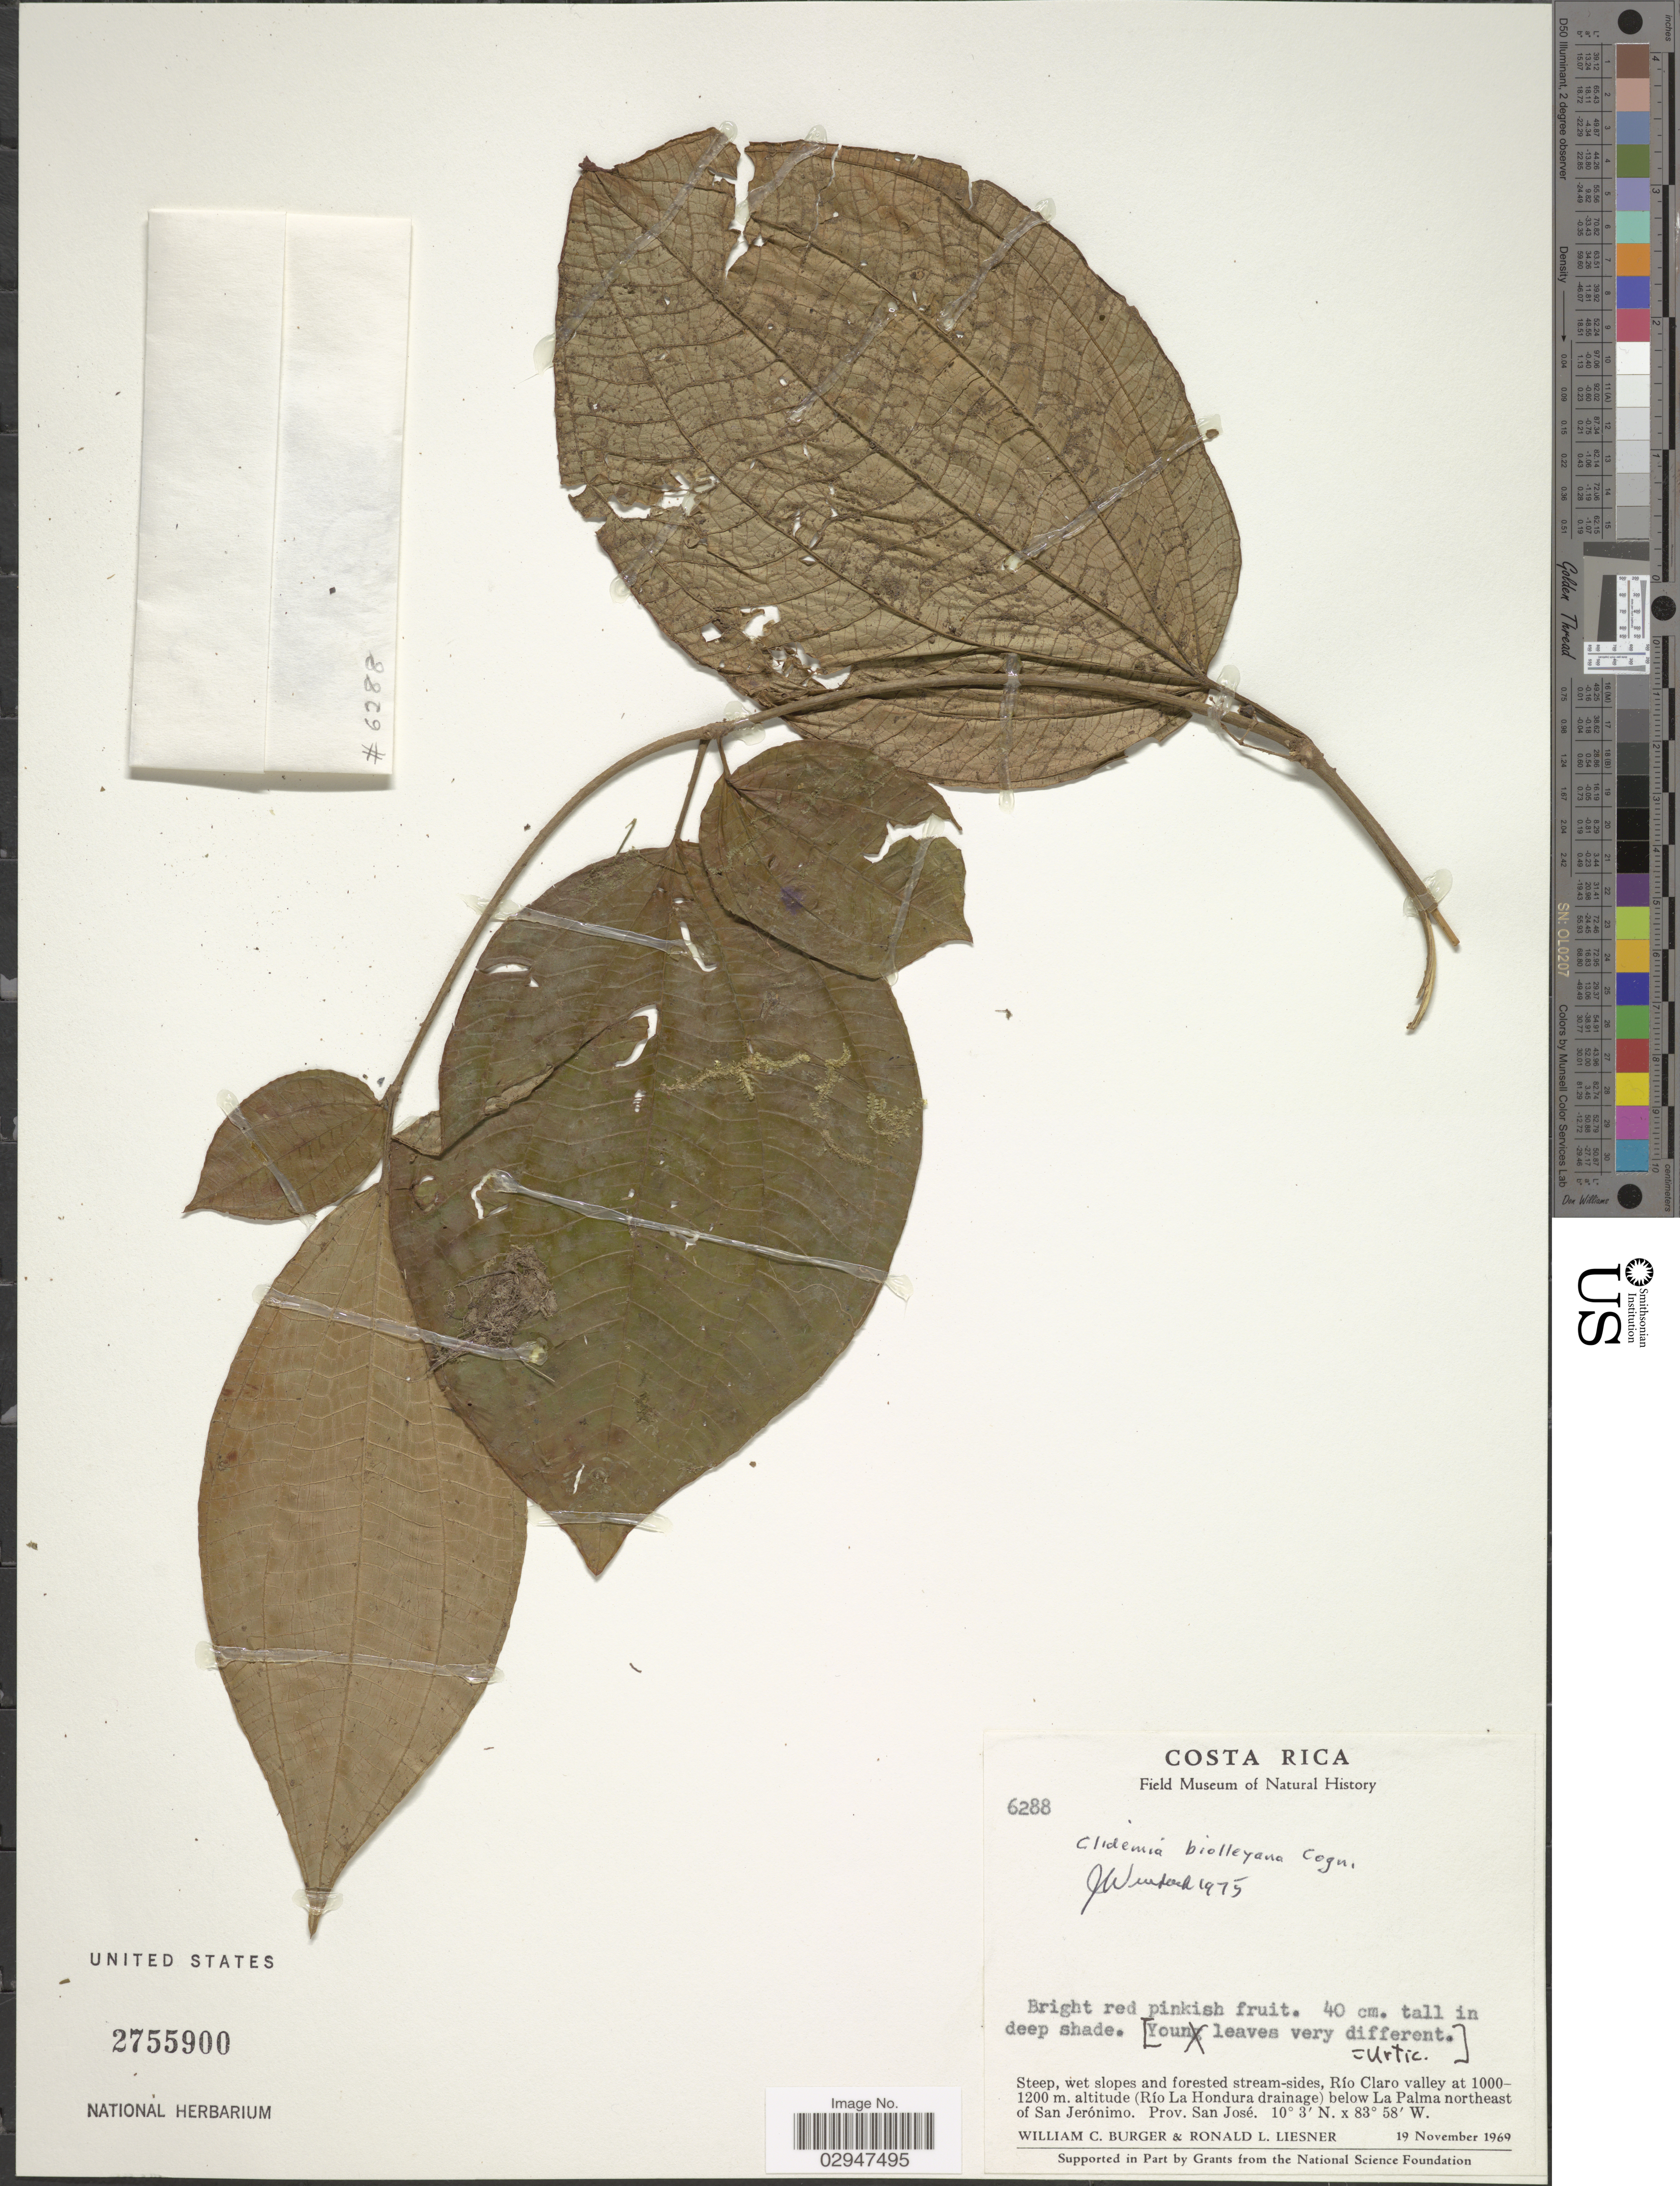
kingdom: Plantae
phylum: Tracheophyta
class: Magnoliopsida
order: Myrtales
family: Melastomataceae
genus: Clidemia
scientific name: Clidemia biolleyana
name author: Cogn.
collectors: W. Burger & R. L. Liesner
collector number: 6288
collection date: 1969-11-19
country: Costa Rica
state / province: San José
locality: Río Claro valley (Río La Hondura drainage) below La Palma northeast of San Jerónimo.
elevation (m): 1000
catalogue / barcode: US 2755900